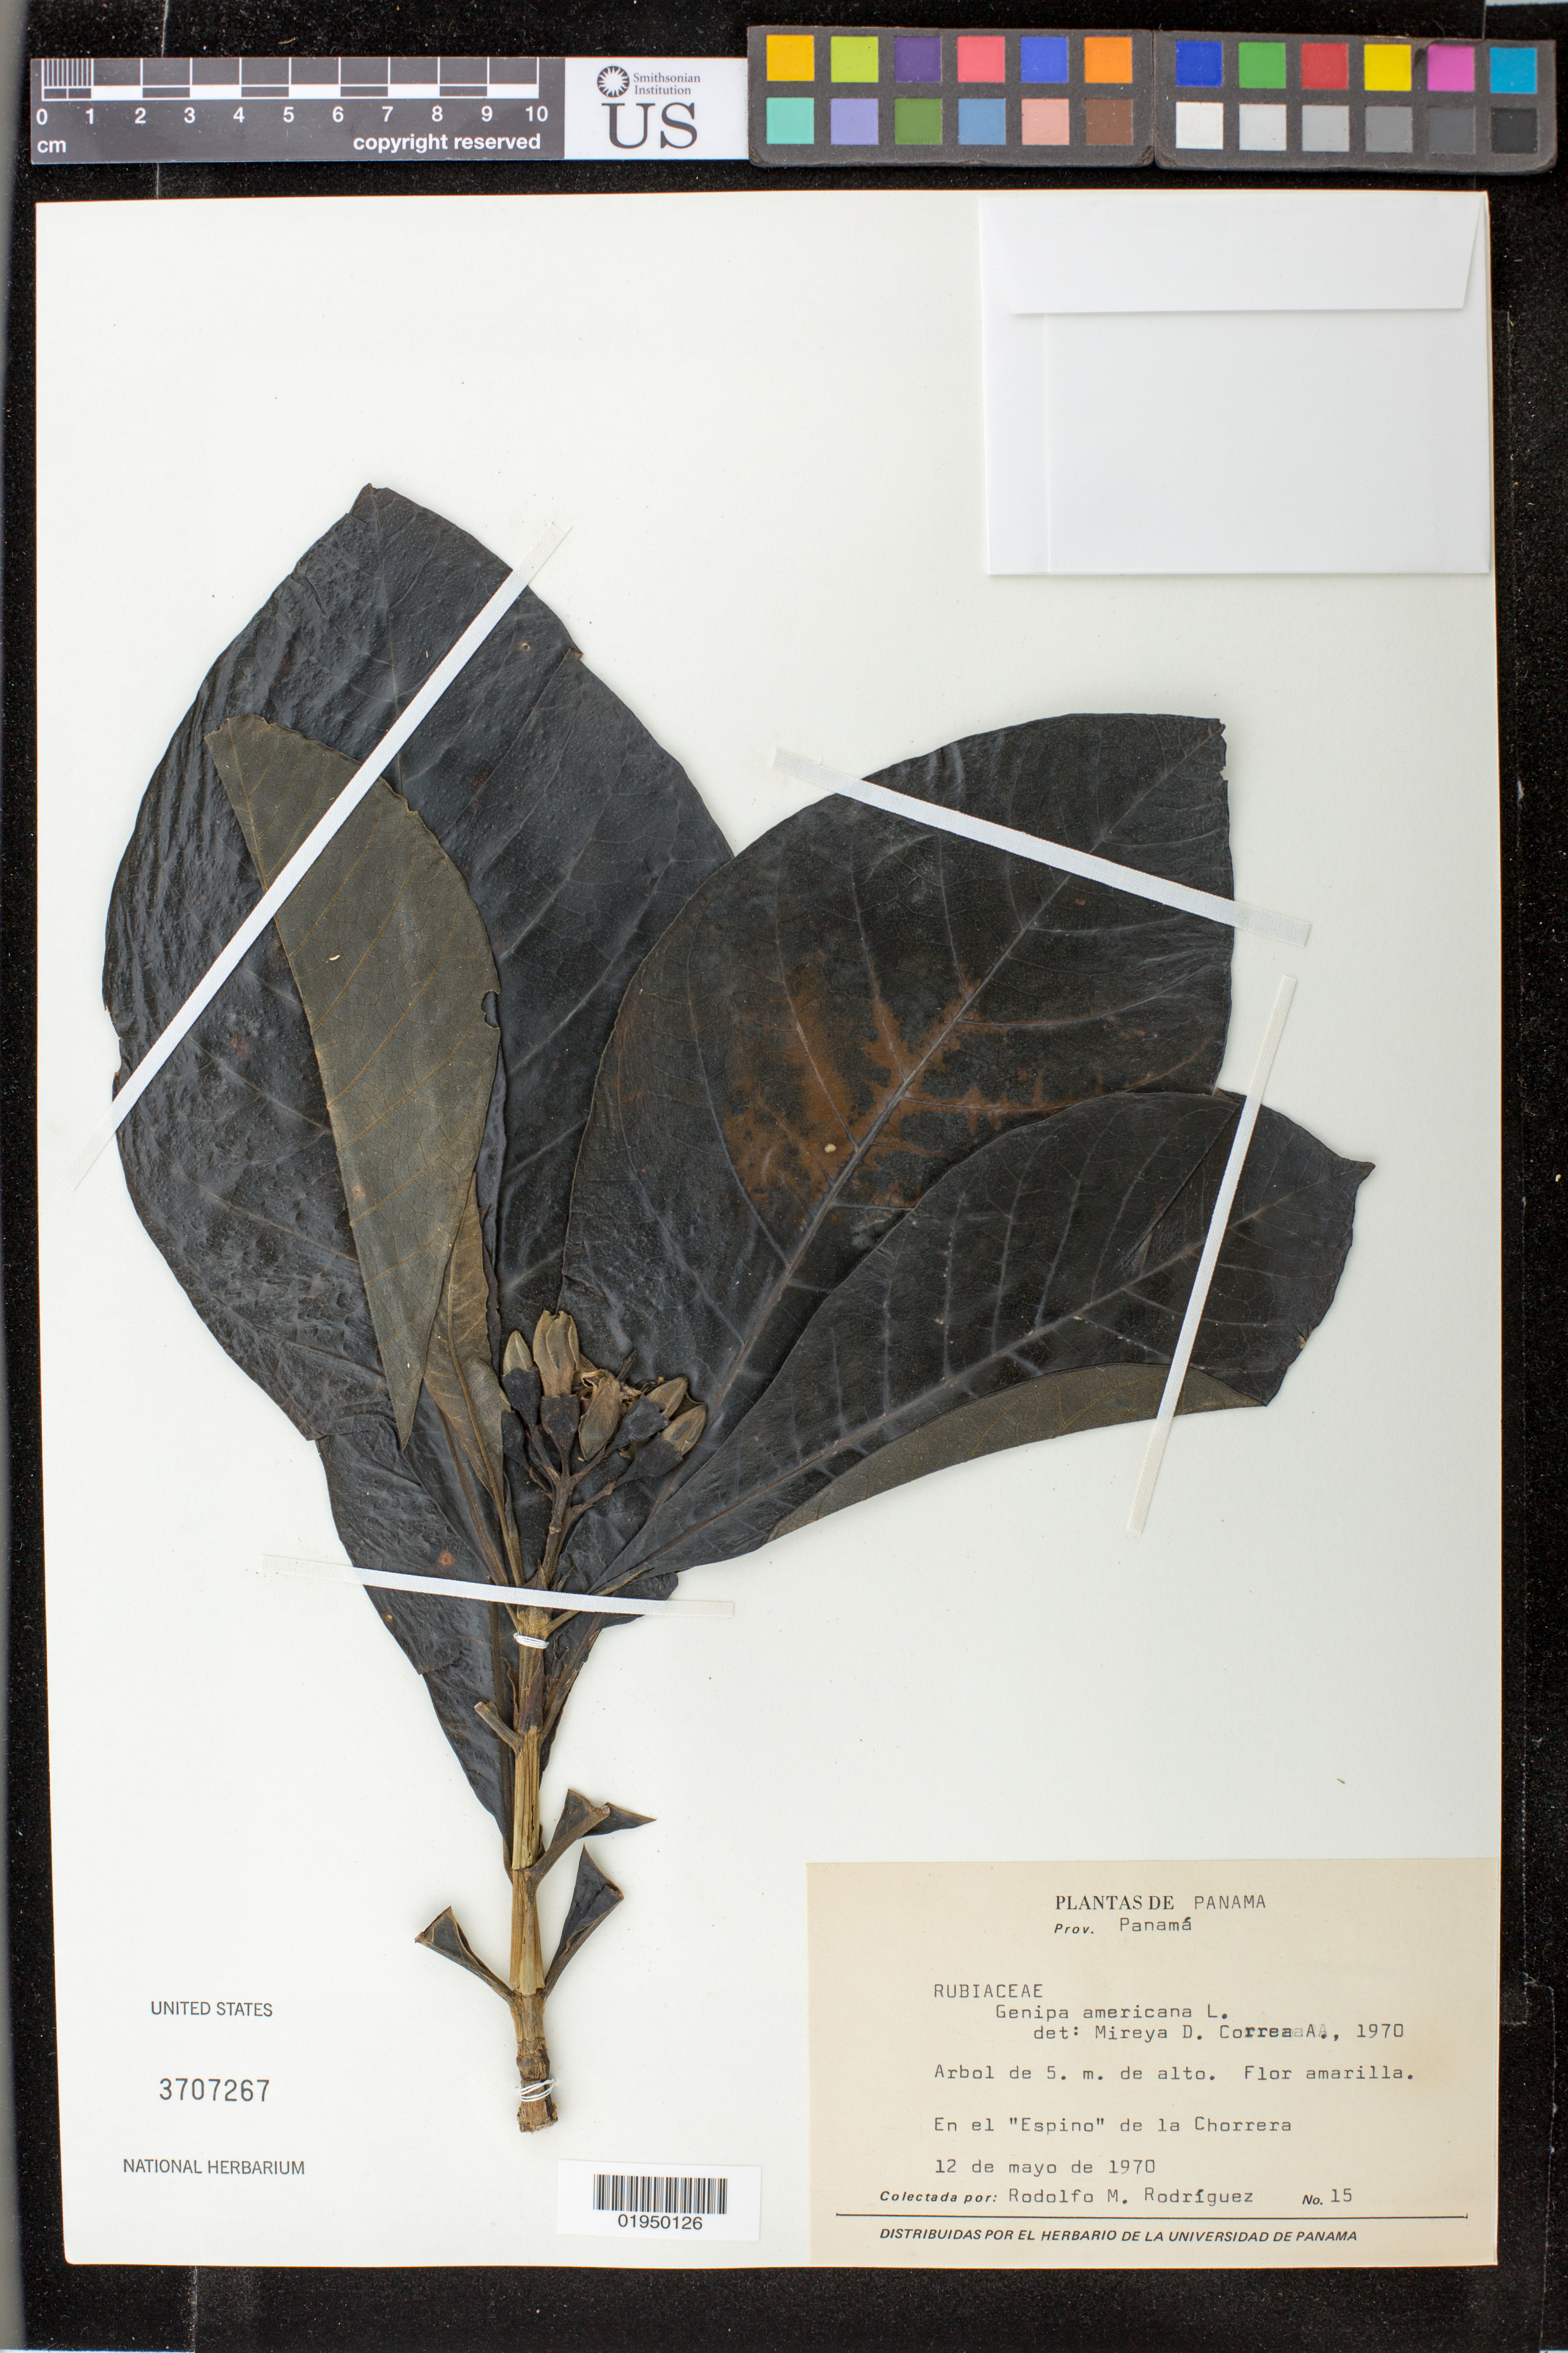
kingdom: Plantae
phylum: Tracheophyta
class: Magnoliopsida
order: Gentianales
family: Rubiaceae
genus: Genipa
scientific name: Genipa americana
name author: L.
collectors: R. Rodríguez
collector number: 15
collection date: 1970-05-12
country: Panama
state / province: Panamá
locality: En eL " Espino" de la Chorrera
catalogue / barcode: US 3707267